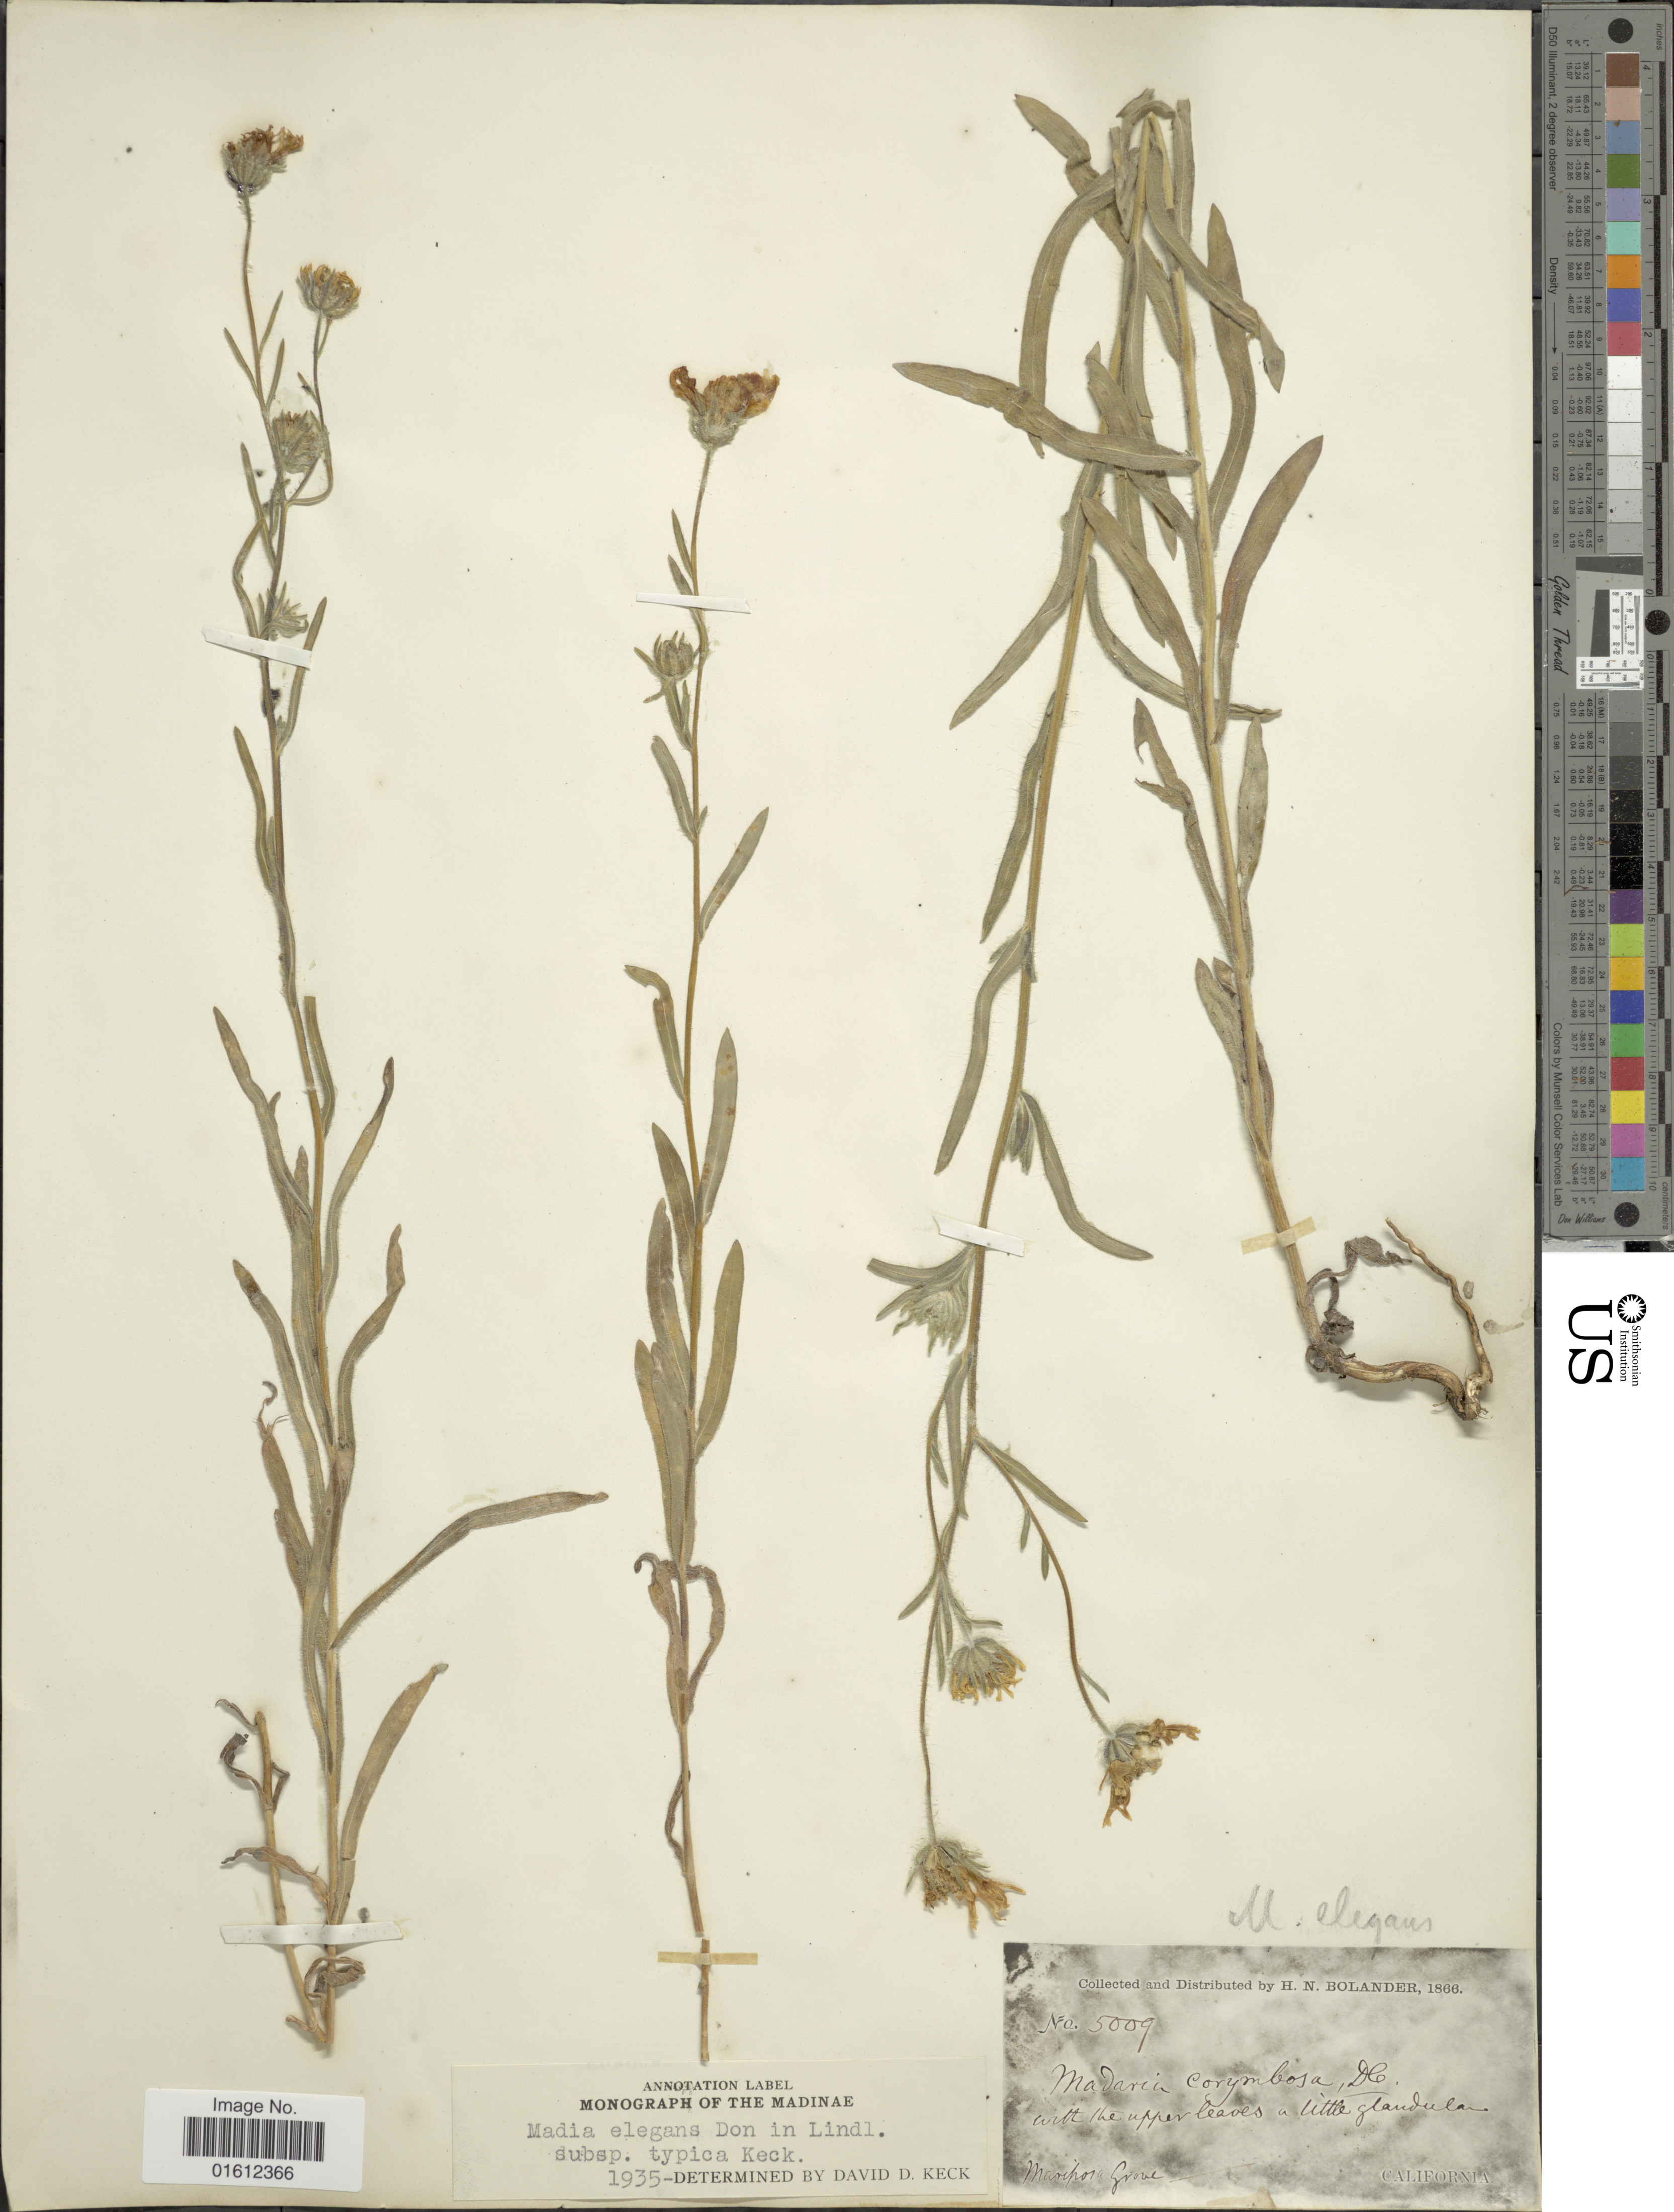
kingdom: Plantae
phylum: Tracheophyta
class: Magnoliopsida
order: Asterales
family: Asteraceae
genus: Madia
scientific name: Madia elegans subsp. elegans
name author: D. Don ex Lindl.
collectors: H. Bolander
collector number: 5009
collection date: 1866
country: United States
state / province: California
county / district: Mariposa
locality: Mariposa Grove.